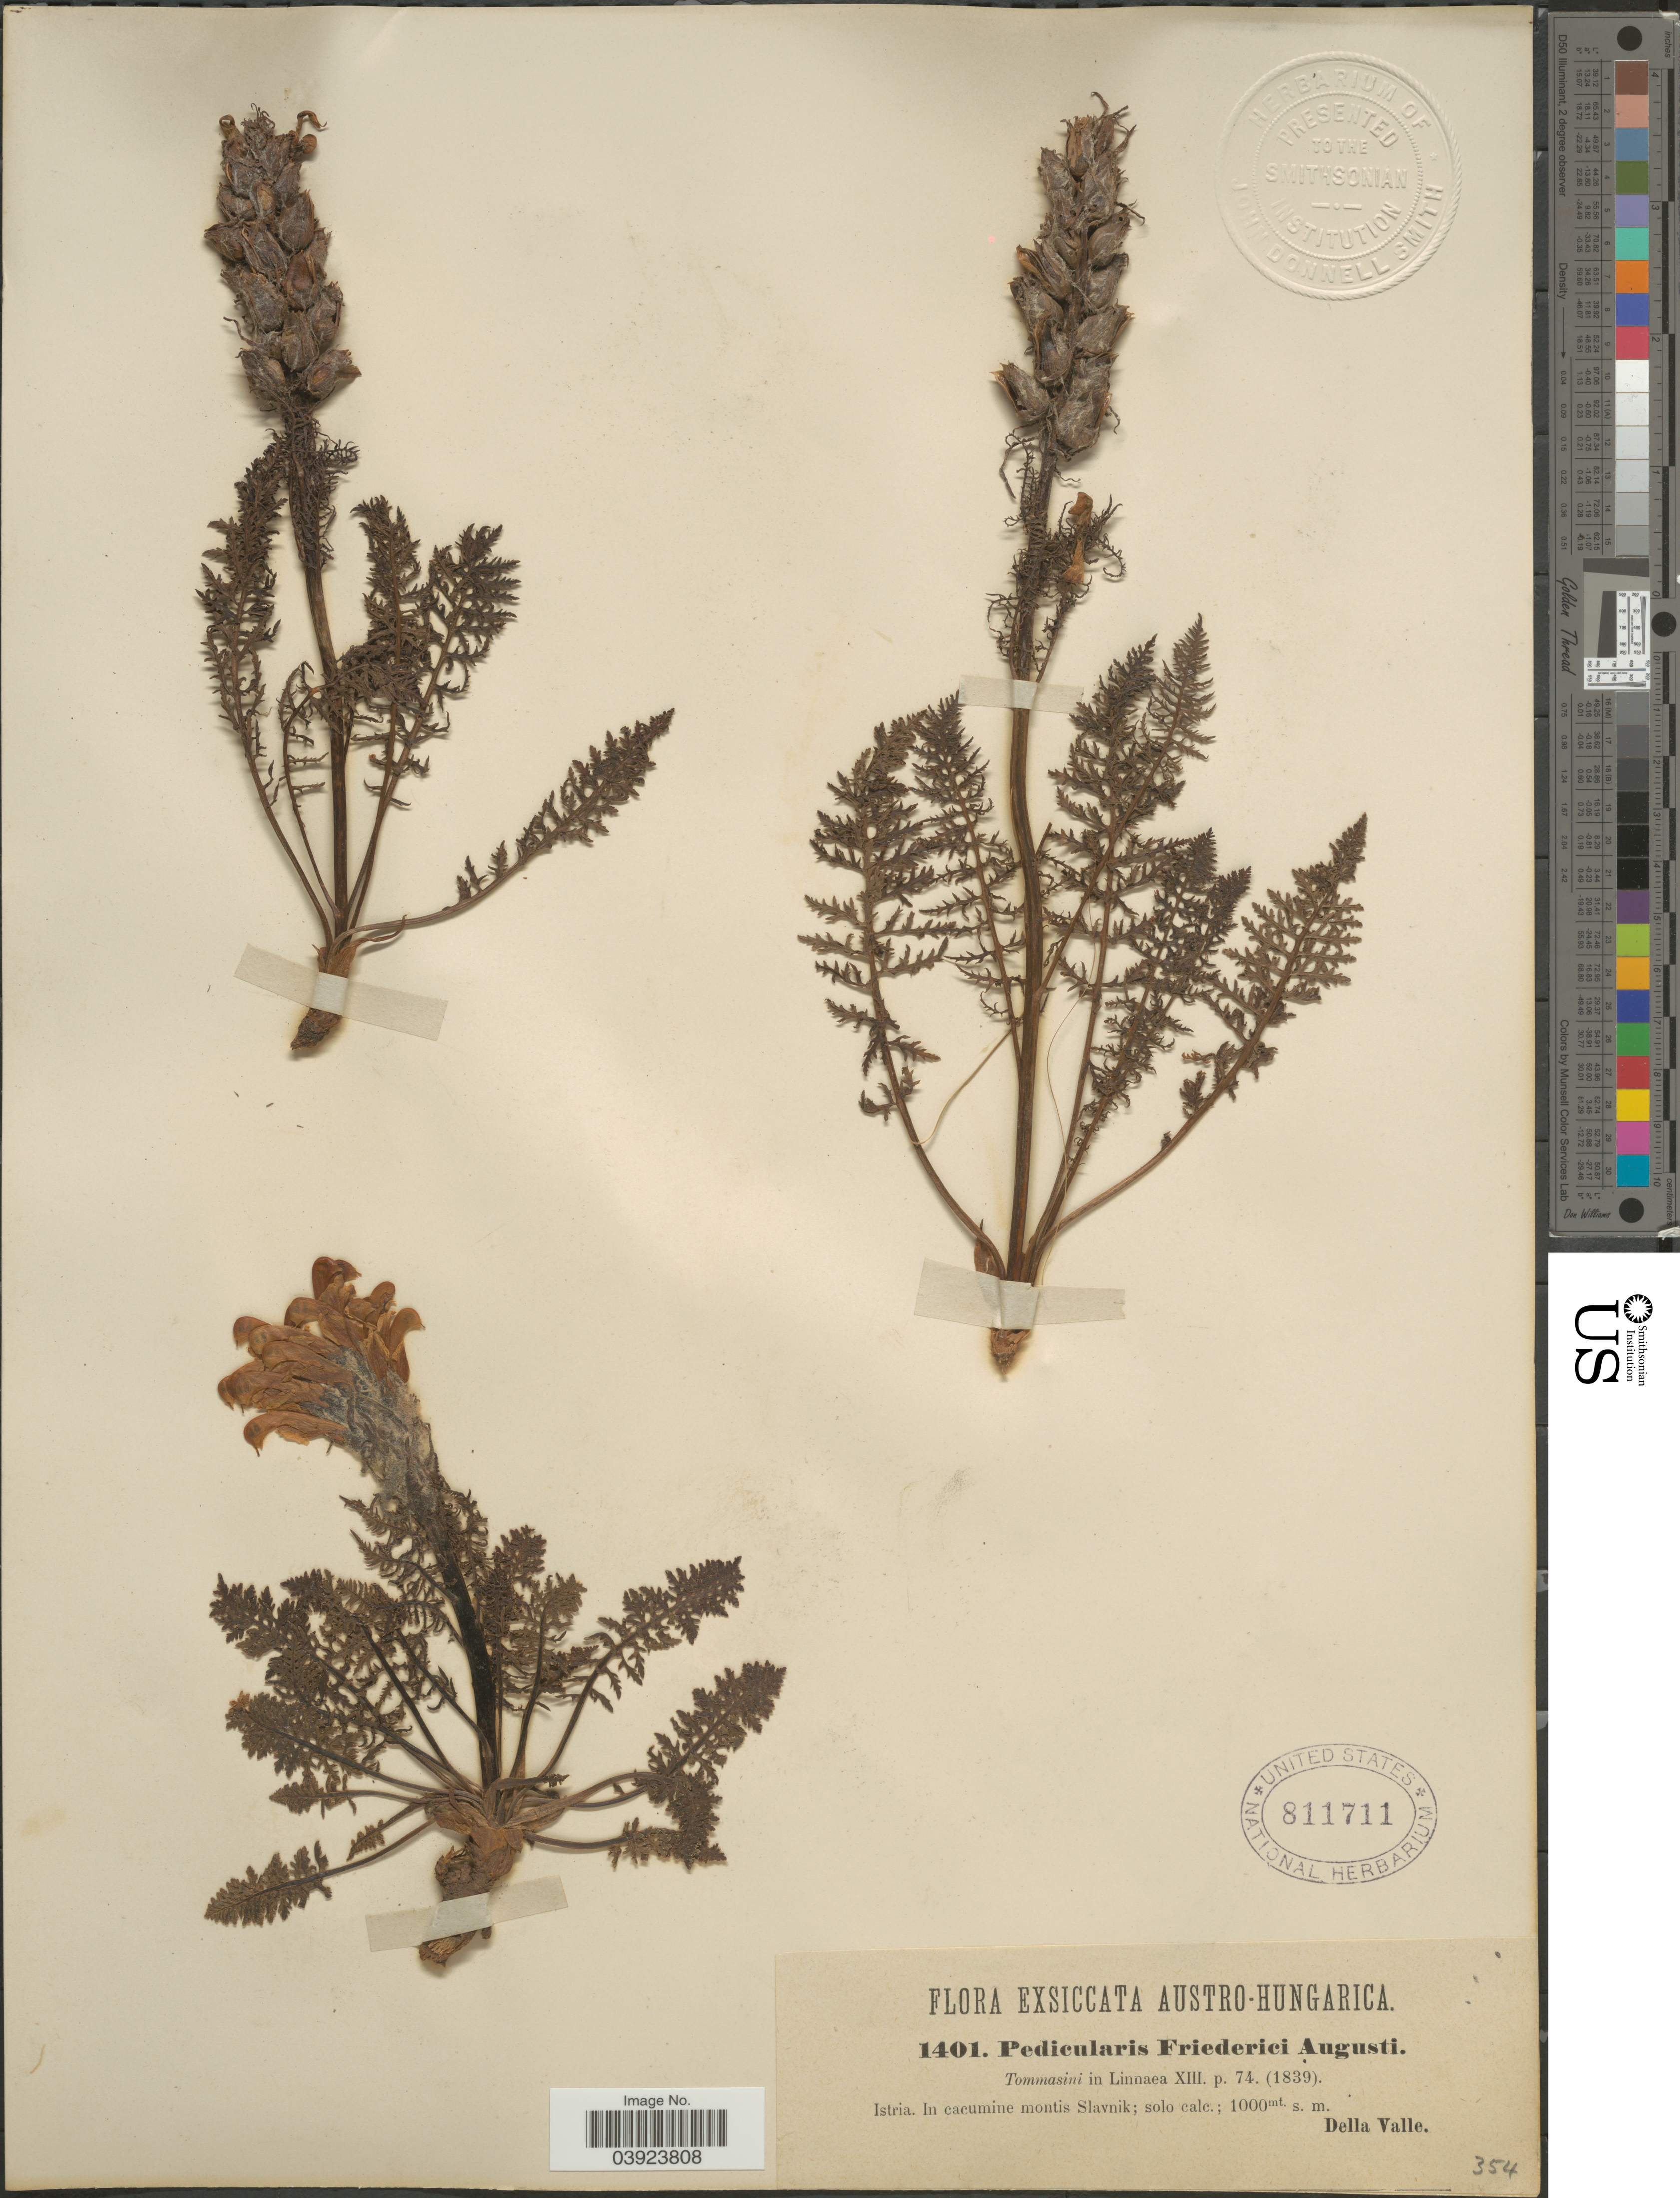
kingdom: Plantae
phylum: Tracheophyta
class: Magnoliopsida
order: Lamiales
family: Orobanchaceae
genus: Pedicularis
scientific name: Pedicularis friderici-augusti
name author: Tomm.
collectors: D. Valle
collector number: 1401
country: Croatia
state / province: Istria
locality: In cacumine montis Slavnik.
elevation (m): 1000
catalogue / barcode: US 811711